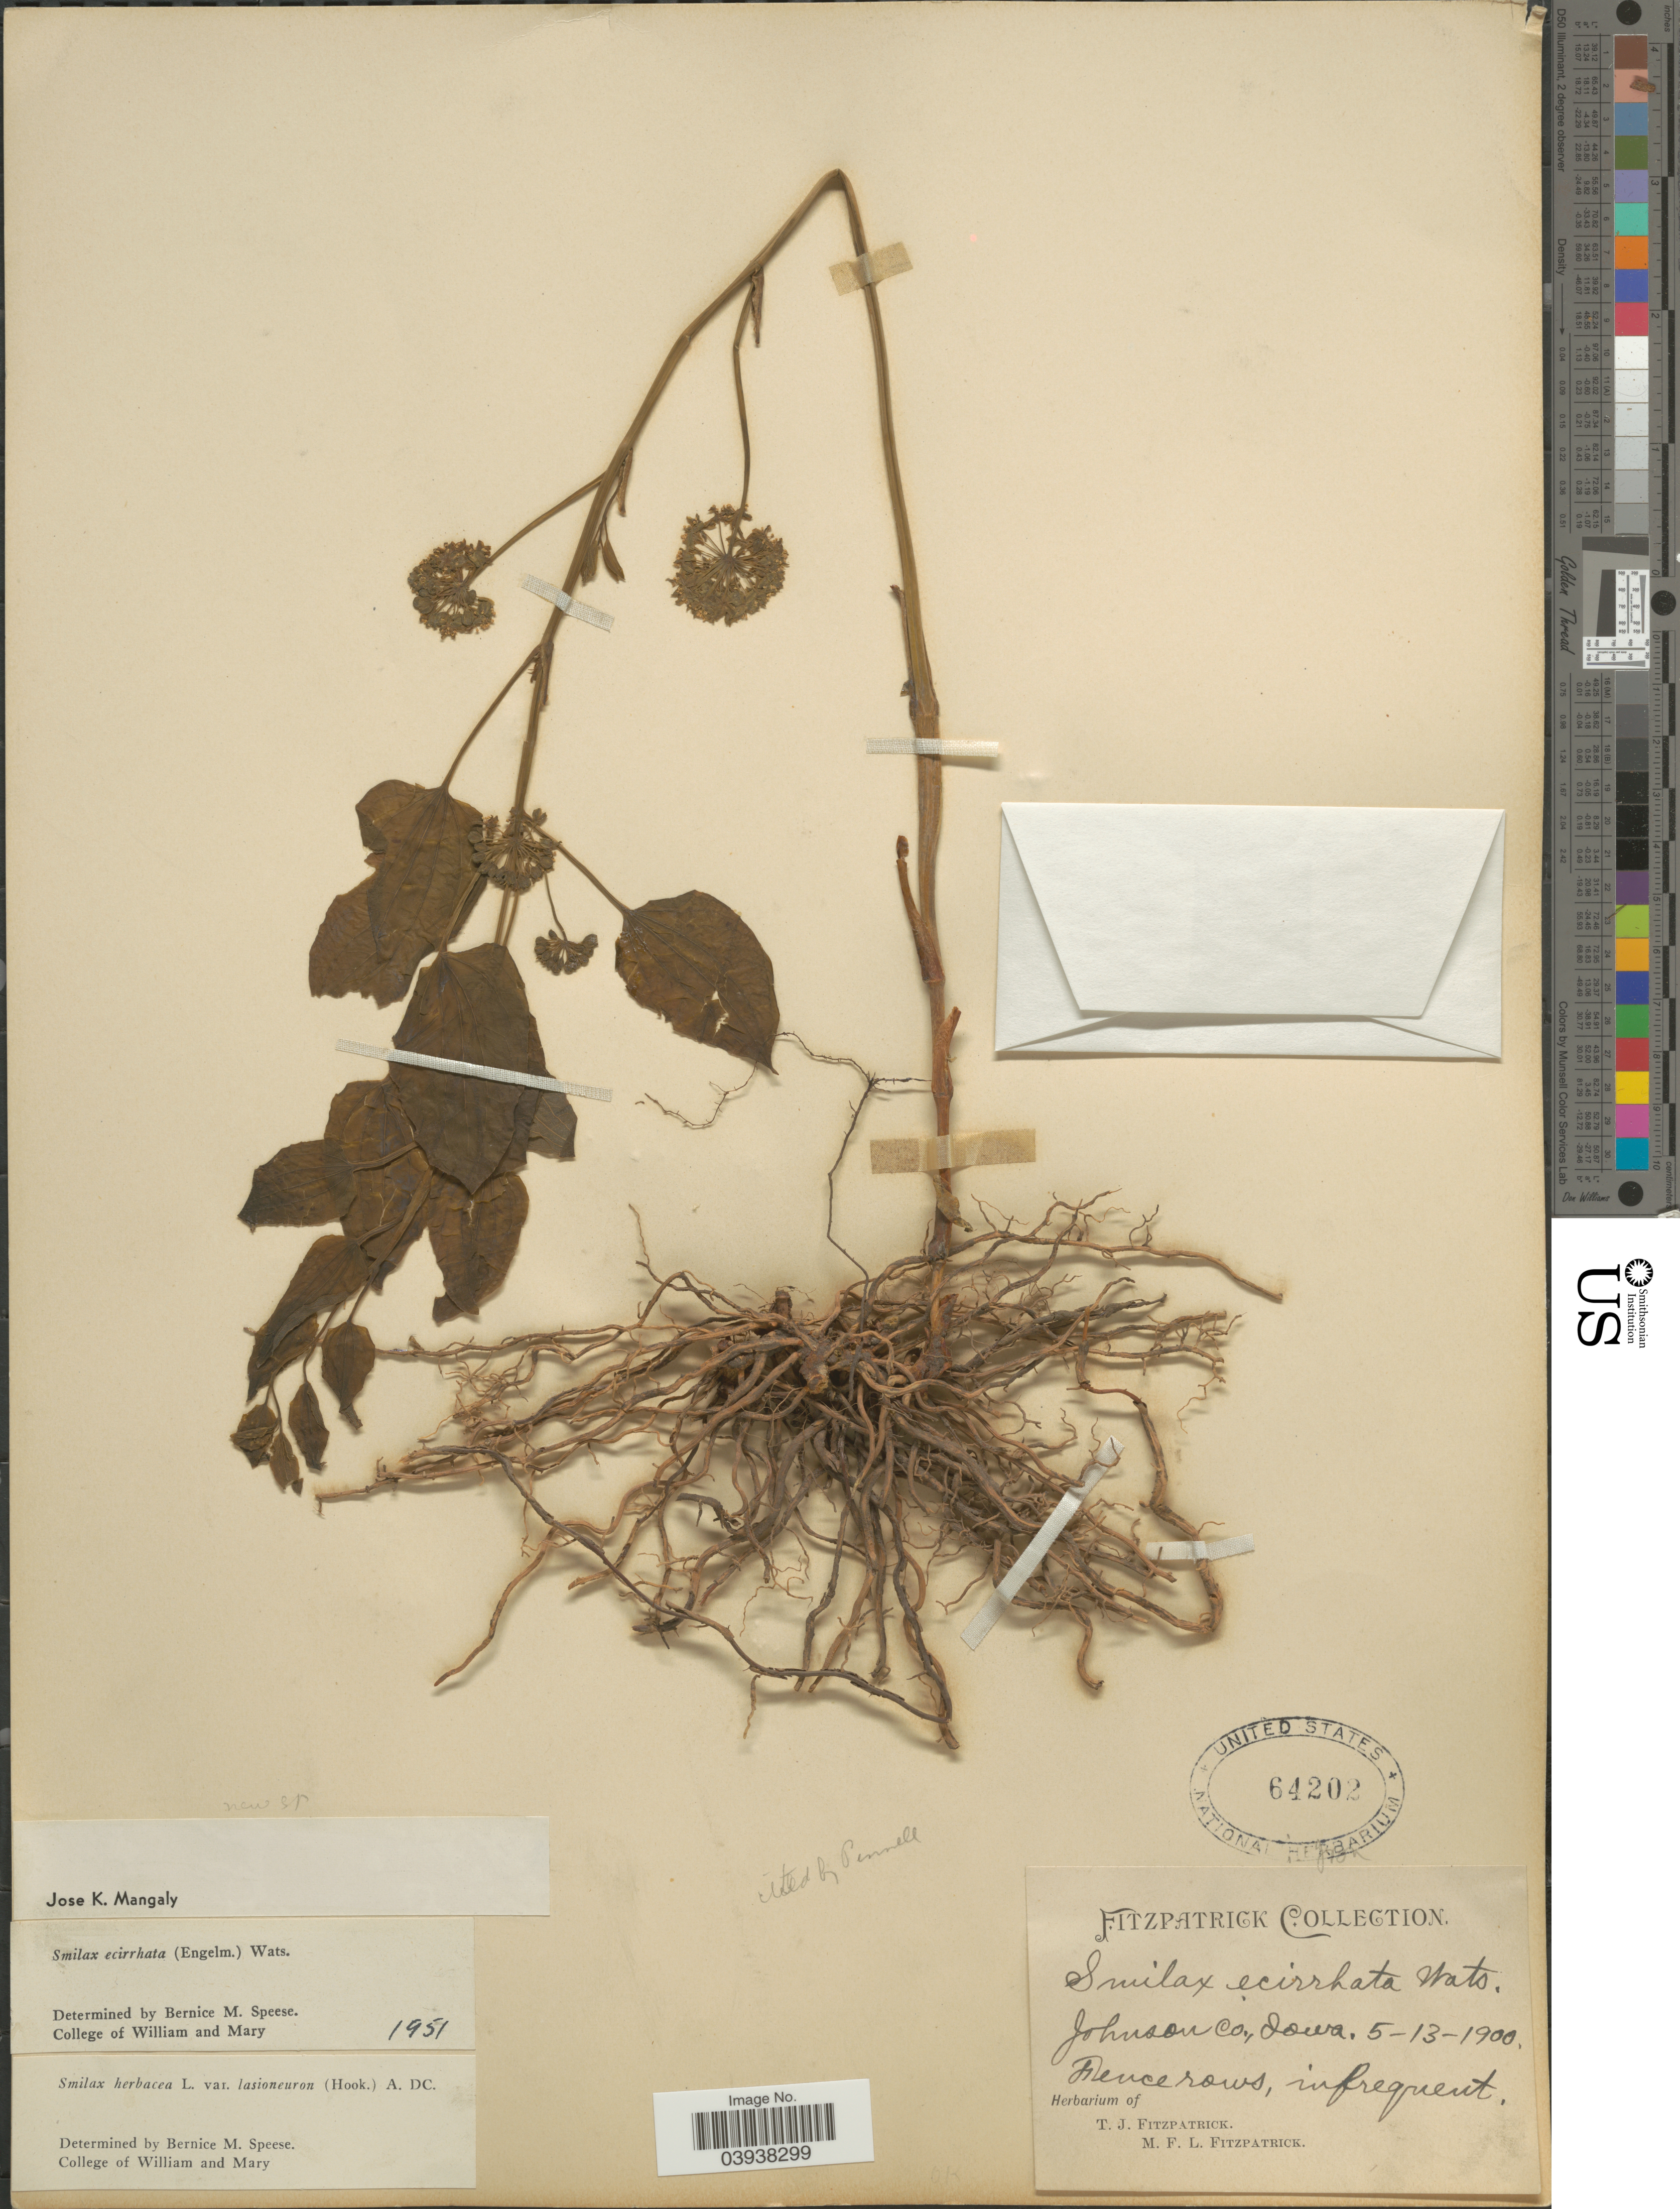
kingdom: Plantae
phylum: Tracheophyta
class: Liliopsida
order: Liliales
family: Smilacaceae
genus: Smilax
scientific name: Smilax ecirrhata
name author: (Engelm. ex Kunth) S. Watson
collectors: M. Fitzpatrick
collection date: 1900-05-13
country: United States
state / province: Iowa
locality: Johnson Co.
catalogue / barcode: US 64202